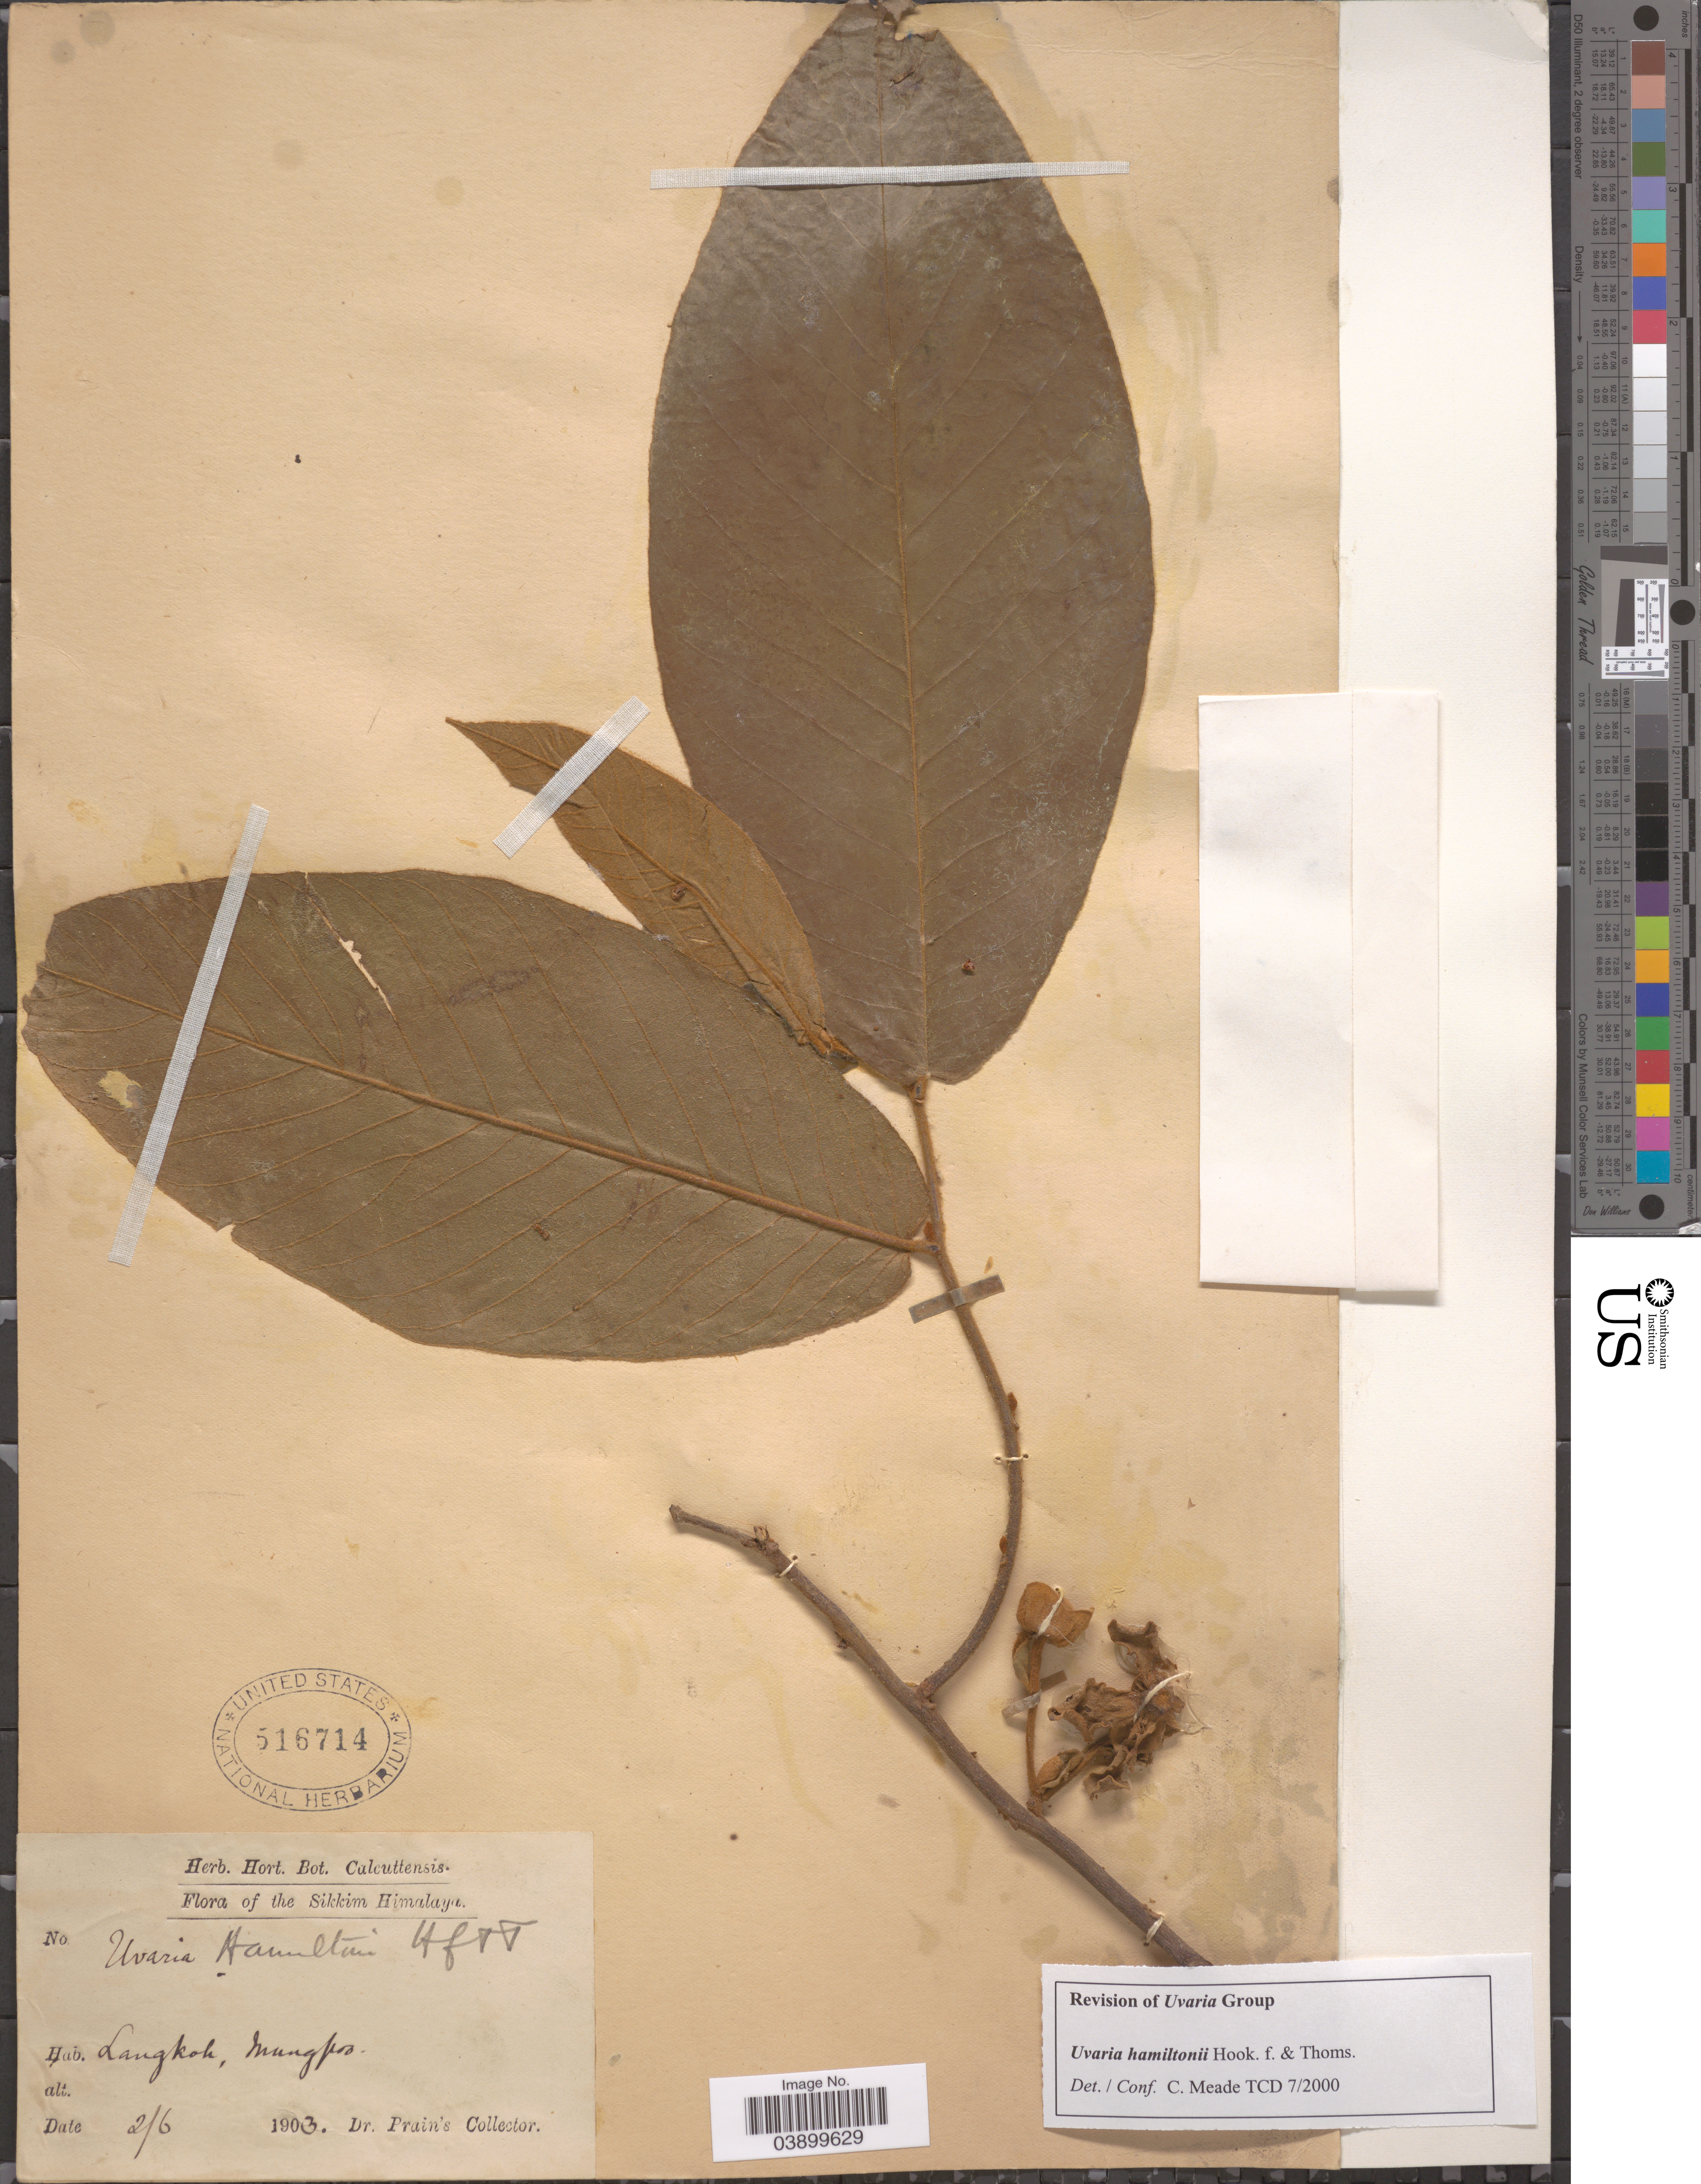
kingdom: Plantae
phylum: Tracheophyta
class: Magnoliopsida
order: Magnoliales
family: Annonaceae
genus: Uvaria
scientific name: Uvaria hamiltonii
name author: Hook. f. & Thomson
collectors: Dr. Prain's collector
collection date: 1903-03-02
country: India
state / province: Sikkim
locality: The Sikkim Himalaya. Langkok, Mungpoo.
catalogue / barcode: US 516714